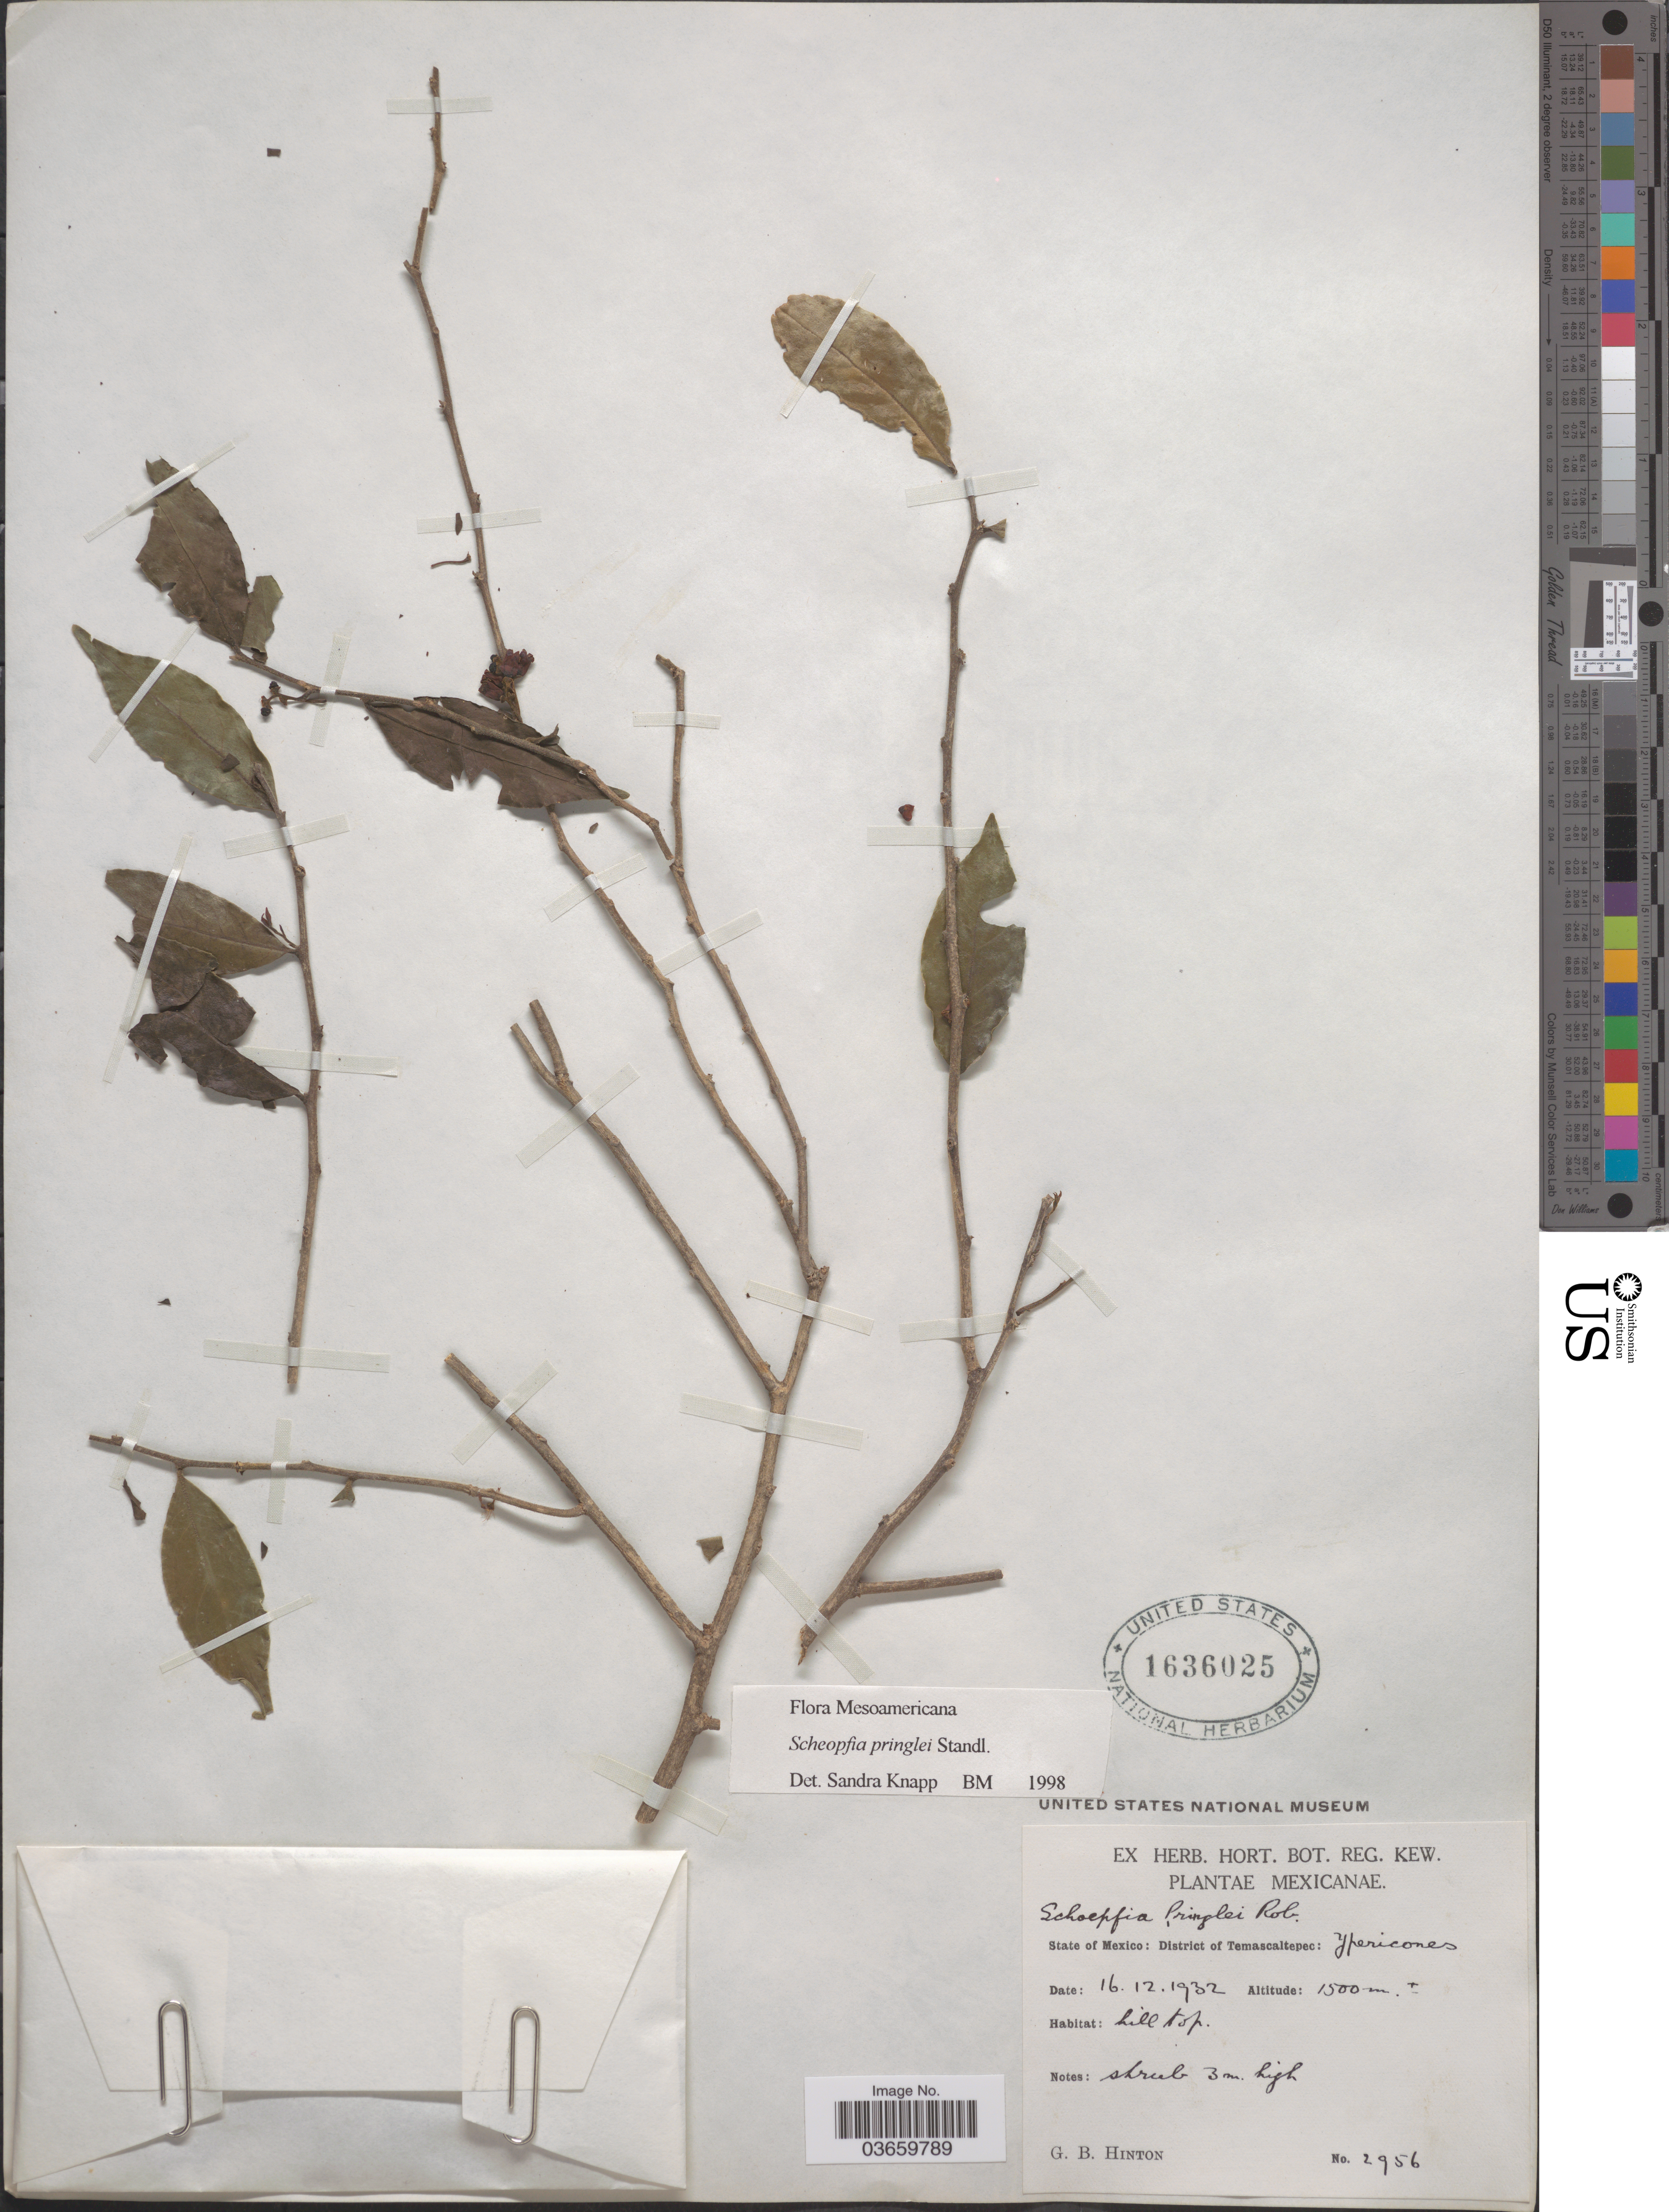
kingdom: Plantae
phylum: Tracheophyta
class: Magnoliopsida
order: Santalales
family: Schoepfiaceae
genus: Schoepfia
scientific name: Schoepfia pringlei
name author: B.L. Rob.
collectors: G. B. Hinton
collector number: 2956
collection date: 1932-12-16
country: Mexico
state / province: México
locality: District of Temascaltepec: Ypericones.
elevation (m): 1500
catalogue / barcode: US 1636025